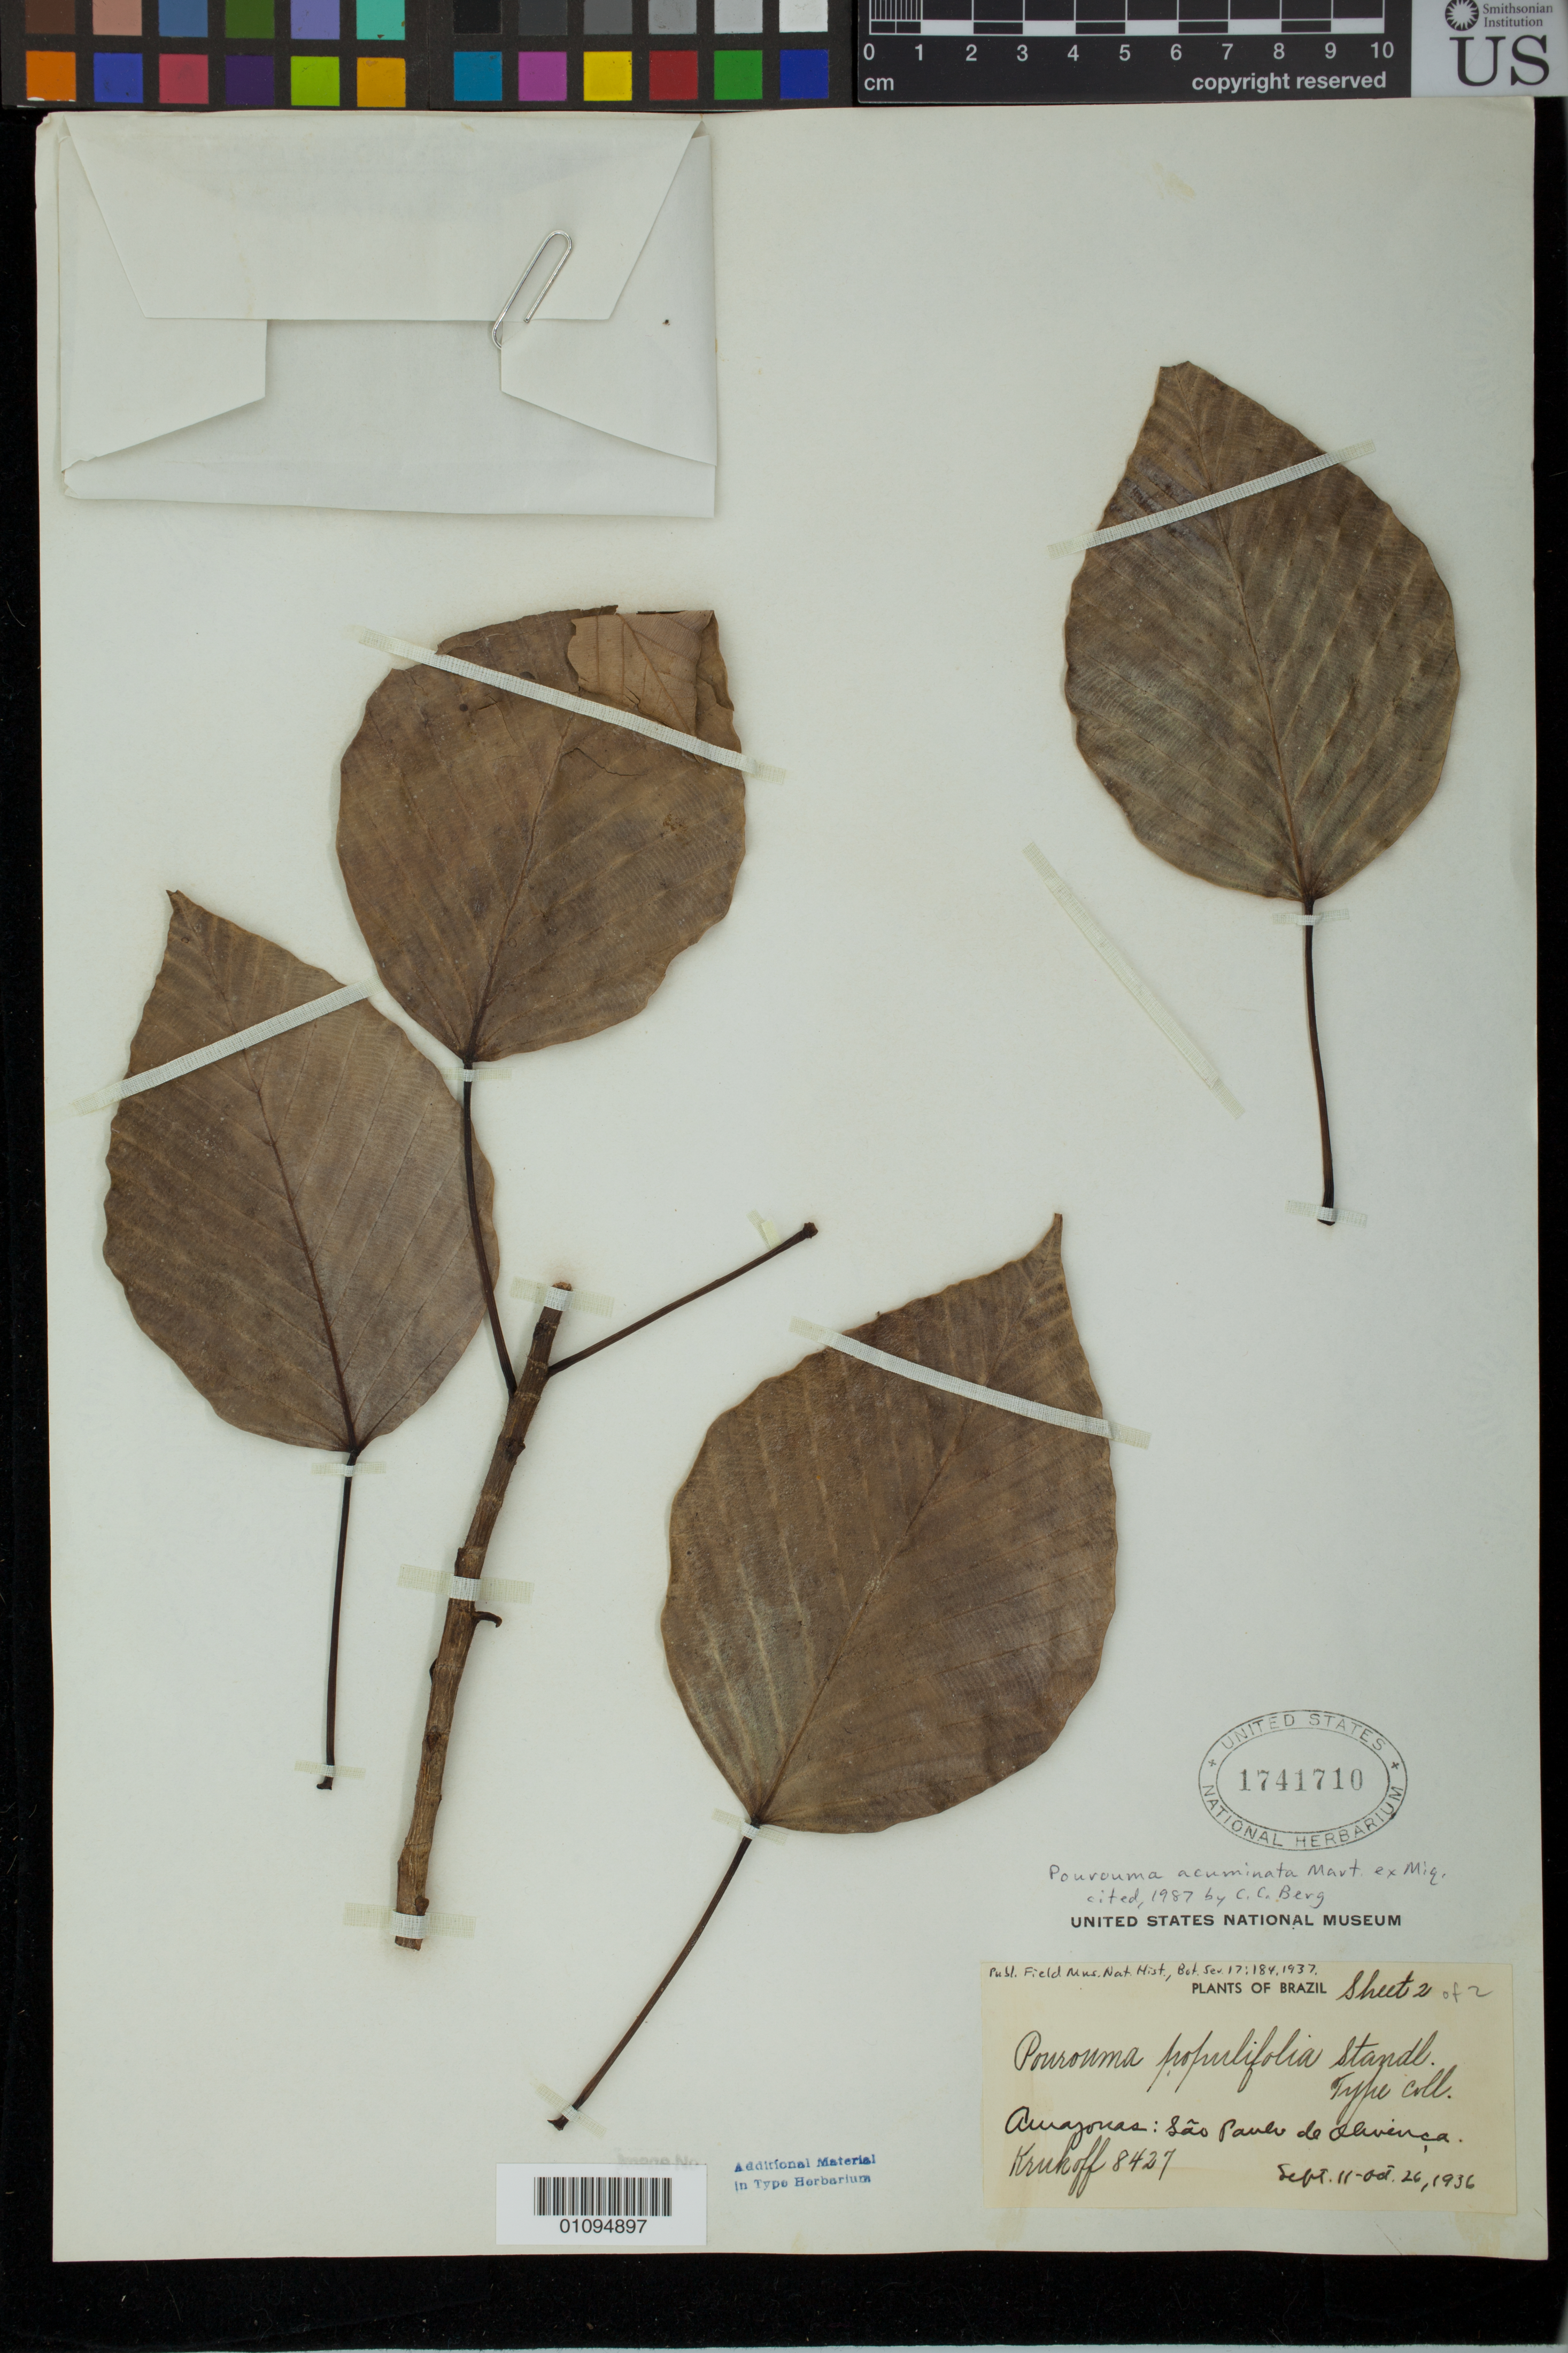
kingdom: Plantae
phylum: Tracheophyta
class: Magnoliopsida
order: Rosales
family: Urticaceae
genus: Pourouma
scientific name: Pourouma populifolia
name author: Standl.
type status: Isotype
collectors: B. A. Krukoff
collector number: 8427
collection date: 1936-09-11/1936-10-26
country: Brazil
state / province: Amazônas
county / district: São Paulo de Olivença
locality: Near Palmares.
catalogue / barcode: US 1741710